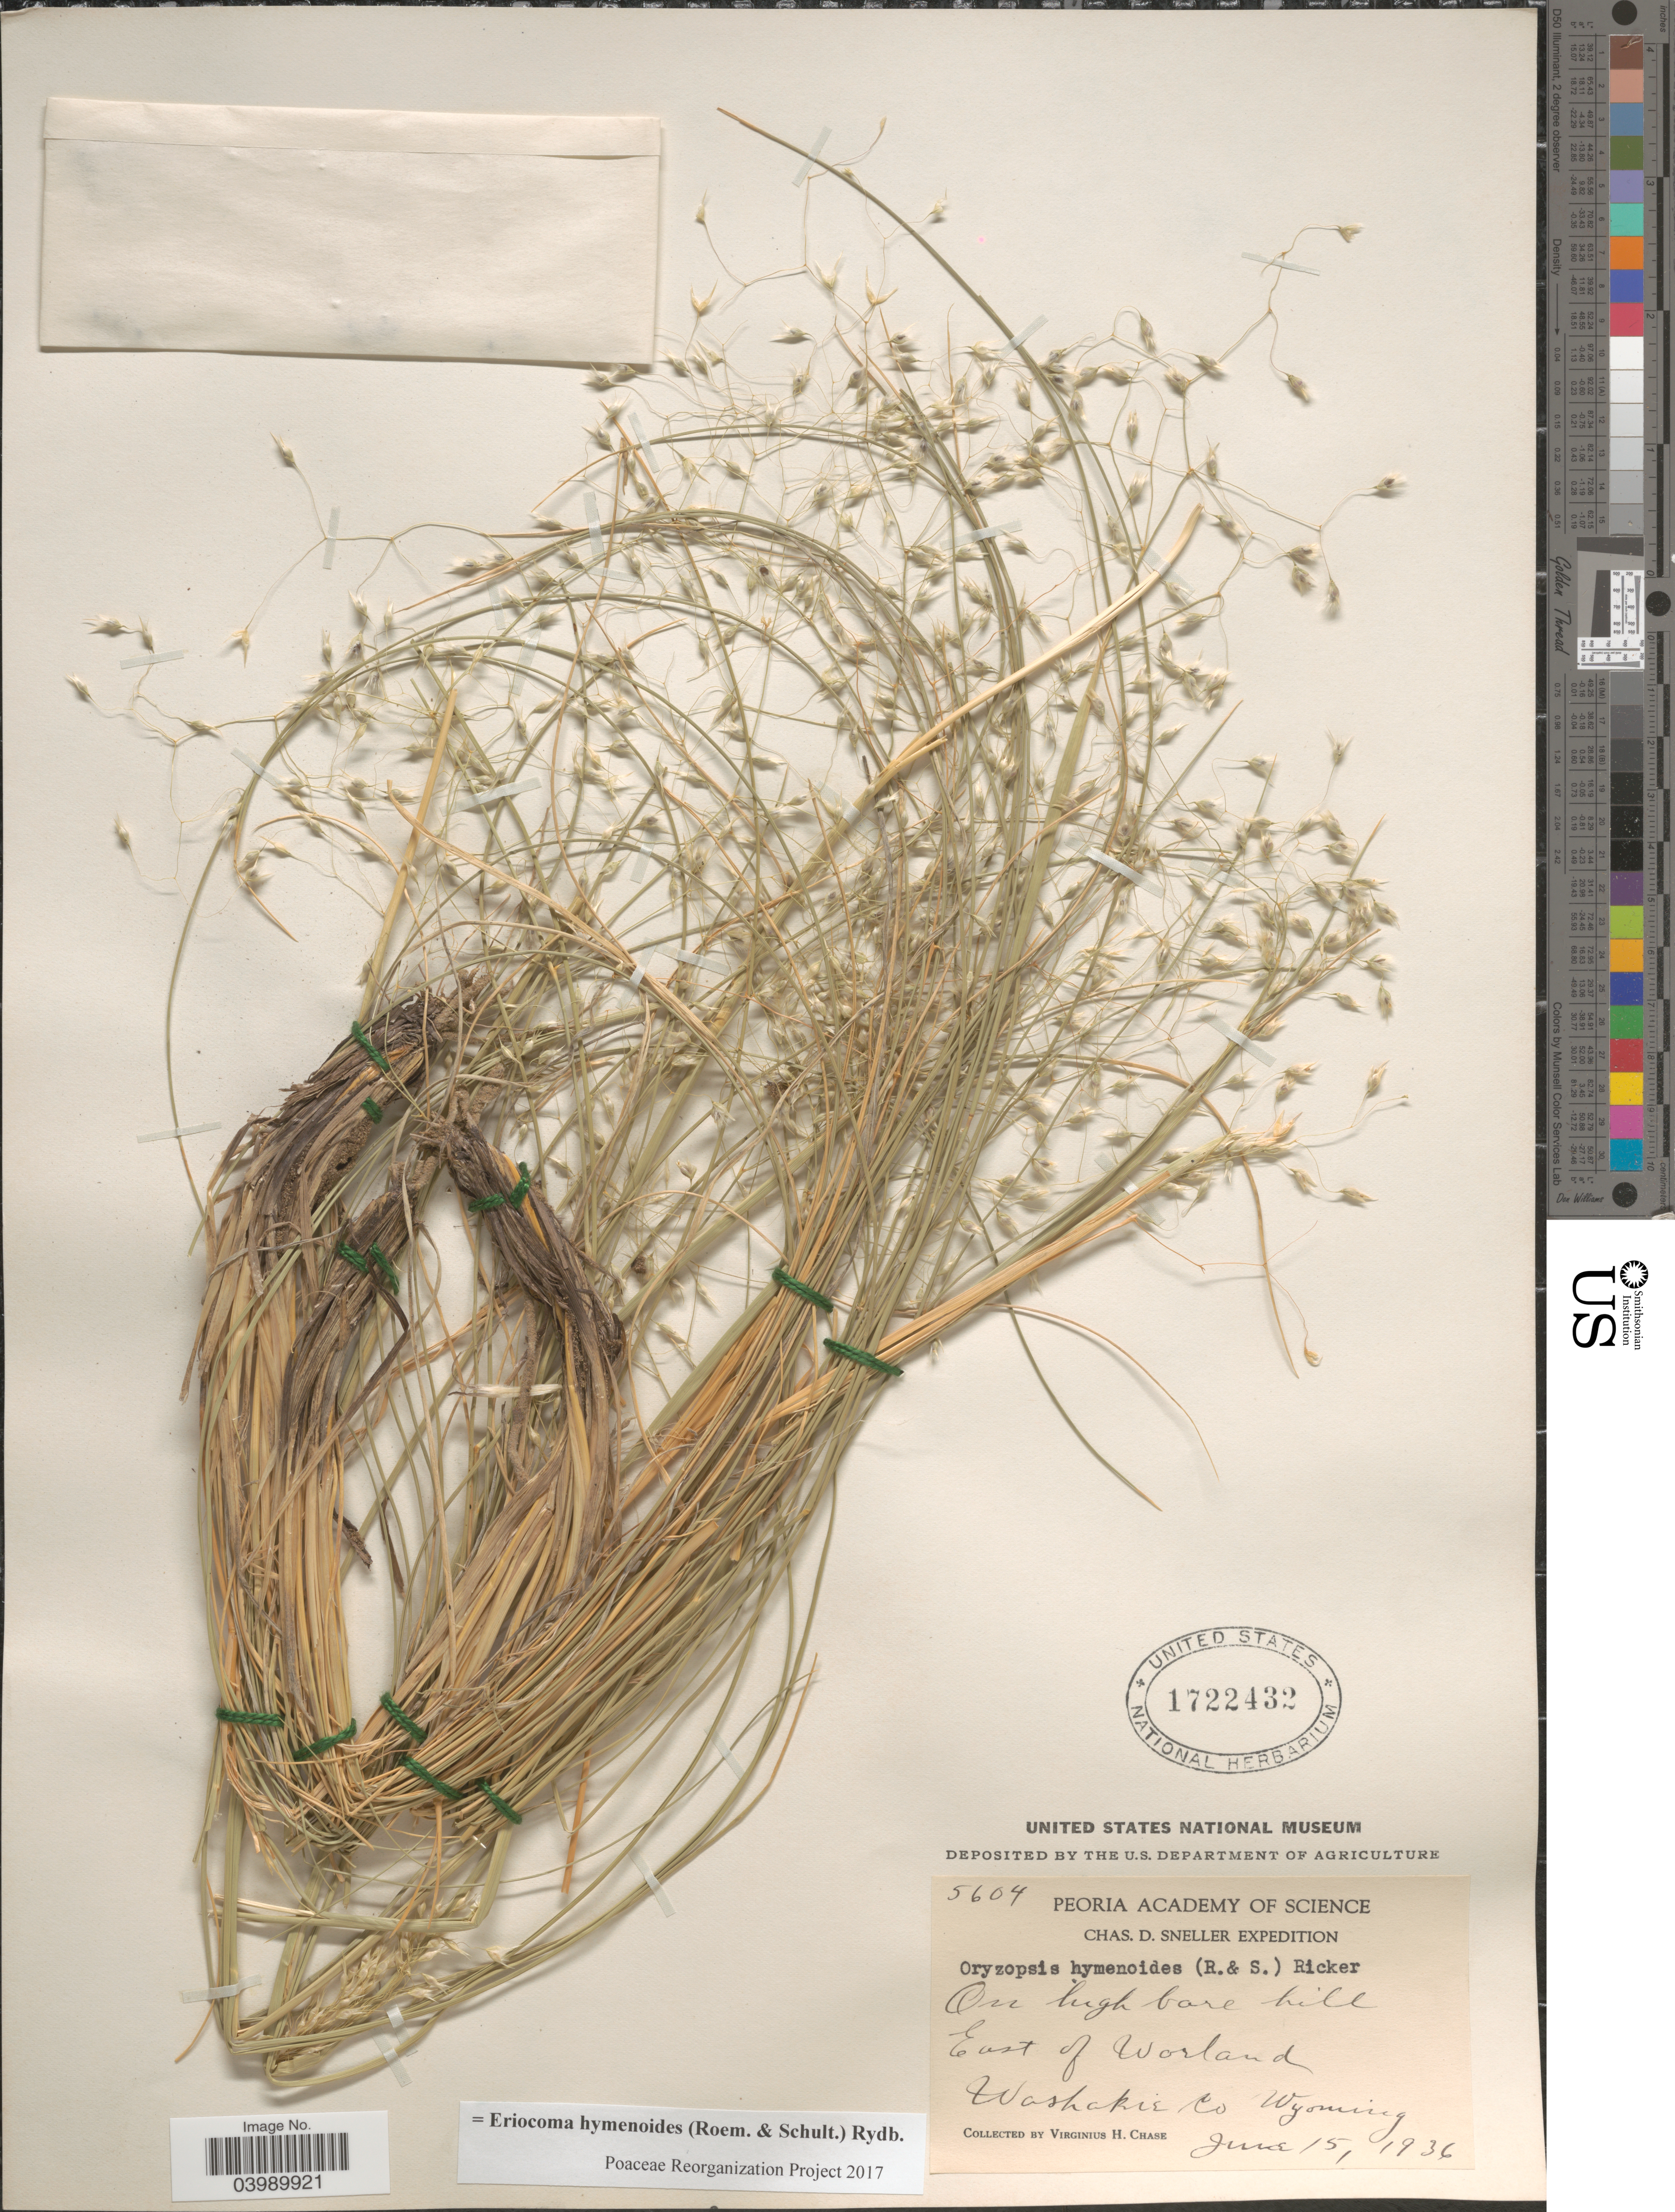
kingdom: Plantae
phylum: Tracheophyta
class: Liliopsida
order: Poales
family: Poaceae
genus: Eriocoma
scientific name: Eriocoma hymenoides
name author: (Roem. & Schult.) Rydb.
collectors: V. H. Chase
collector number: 5604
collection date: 1936-06-15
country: United States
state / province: Wyoming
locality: East of Worland. Washakie Co.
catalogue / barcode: US 1722432